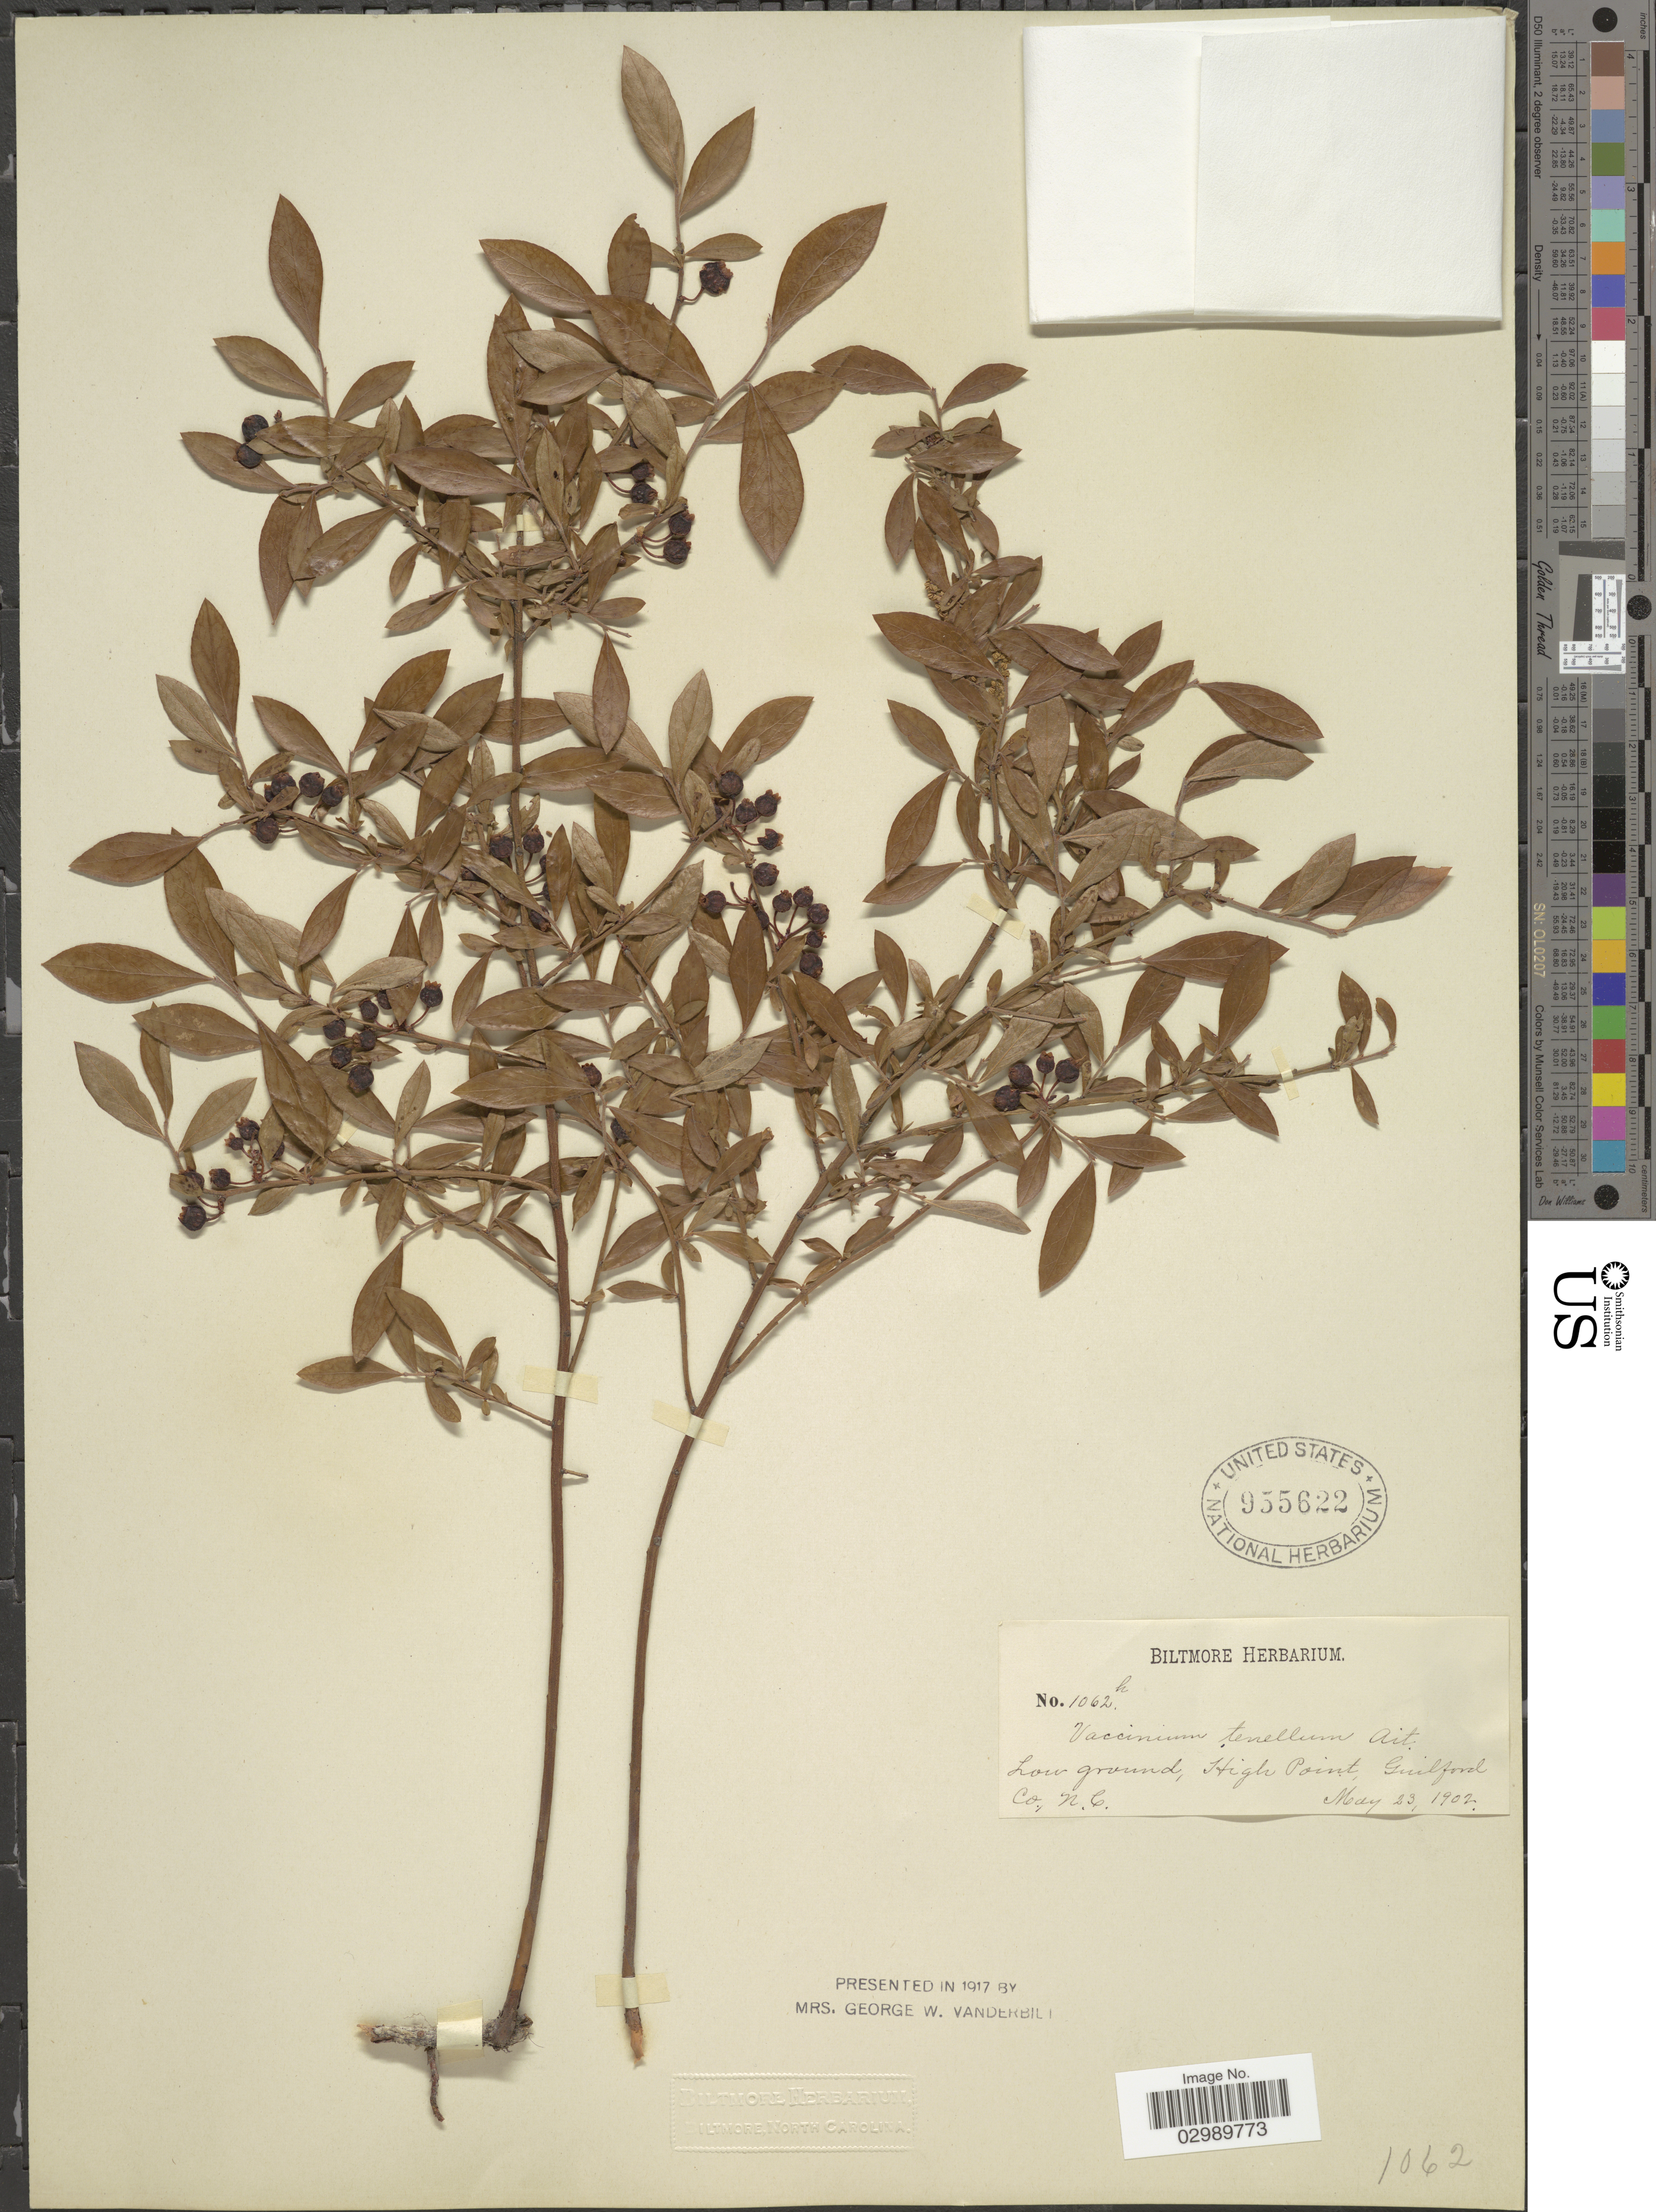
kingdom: Plantae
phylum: Tracheophyta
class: Magnoliopsida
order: Ericales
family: Ericaceae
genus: Vaccinium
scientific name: Vaccinium tenellum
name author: Aiton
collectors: ex herb. Biltmore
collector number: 1062h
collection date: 1902-05-23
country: United States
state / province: North Carolina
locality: High Point, Guilford Co., N.C.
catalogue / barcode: US 955622